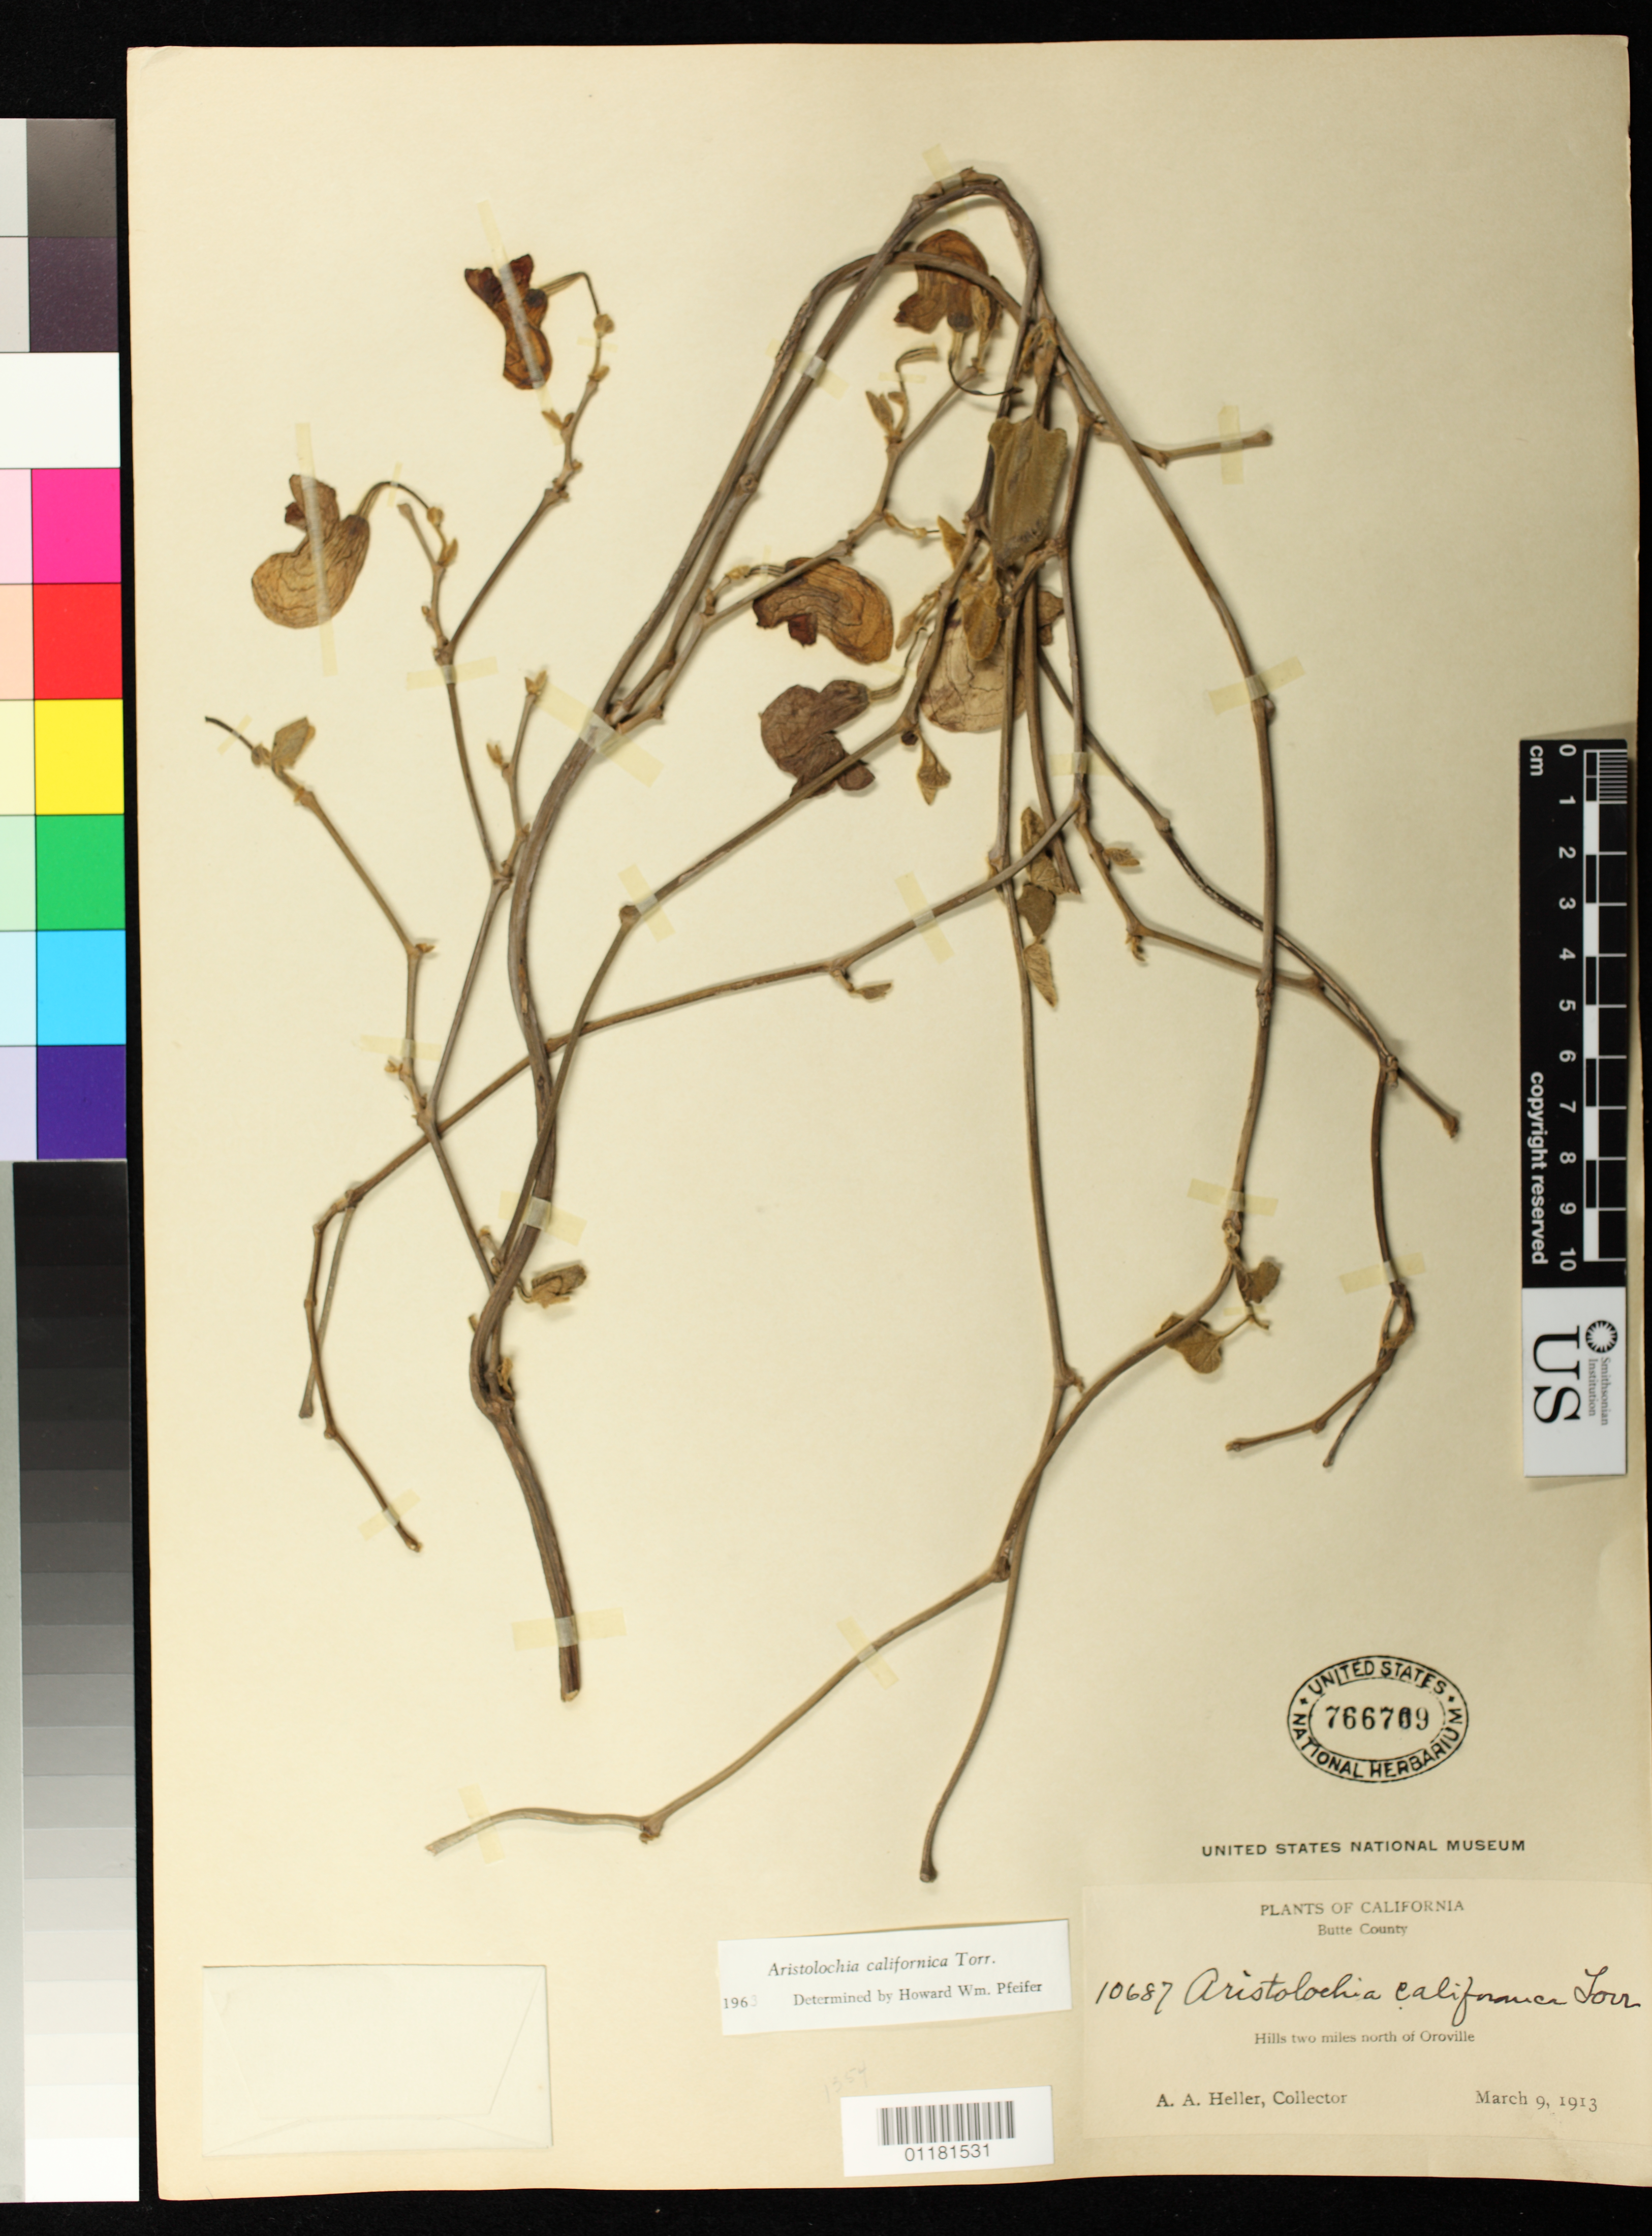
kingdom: Plantae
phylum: Tracheophyta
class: Magnoliopsida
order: Piperales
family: Aristolochiaceae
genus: Aristolochia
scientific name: Aristolochia californica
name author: Torr.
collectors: A. A. Heller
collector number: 10687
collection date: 1913-03-09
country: United States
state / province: California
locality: Hills two miles north of Oroville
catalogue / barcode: US 766709